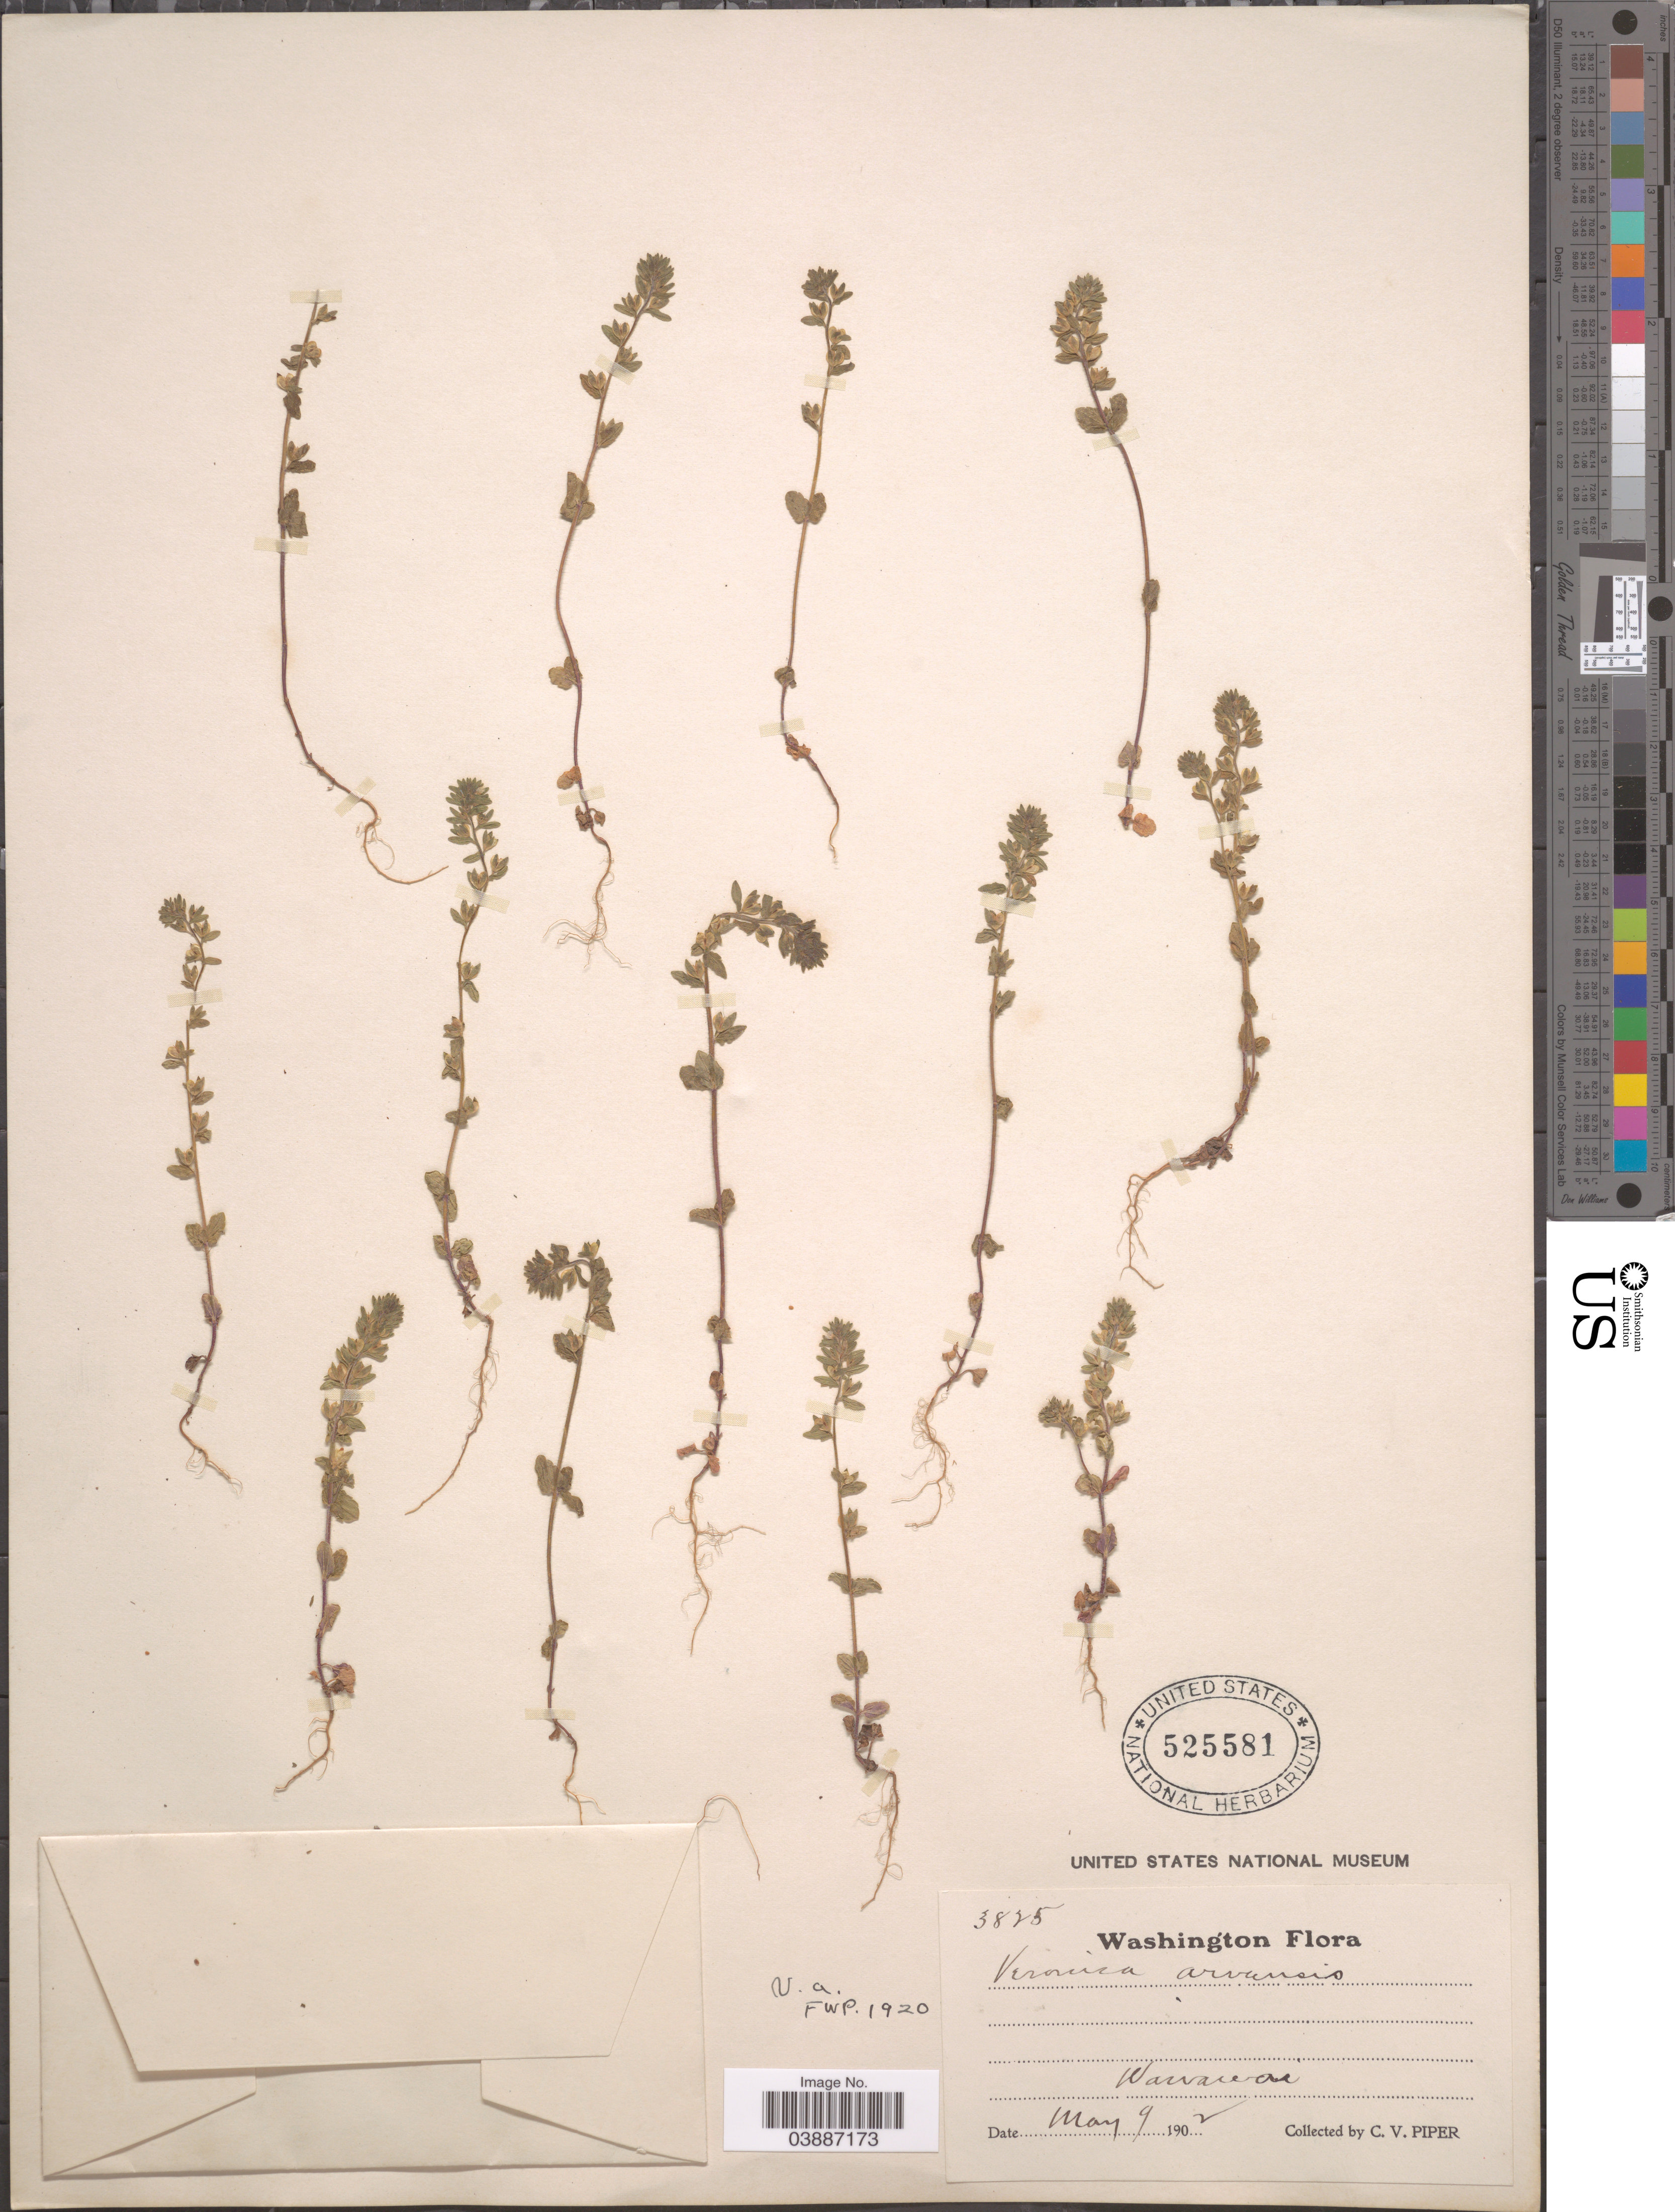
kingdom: Plantae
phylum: Tracheophyta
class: Magnoliopsida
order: Lamiales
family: Plantaginaceae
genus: Veronica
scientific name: Veronica arvensis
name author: L.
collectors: C. V. Piper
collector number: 3825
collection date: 1902-05-09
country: United States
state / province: Washington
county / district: Whitman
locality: Wawawai.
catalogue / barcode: US 525581